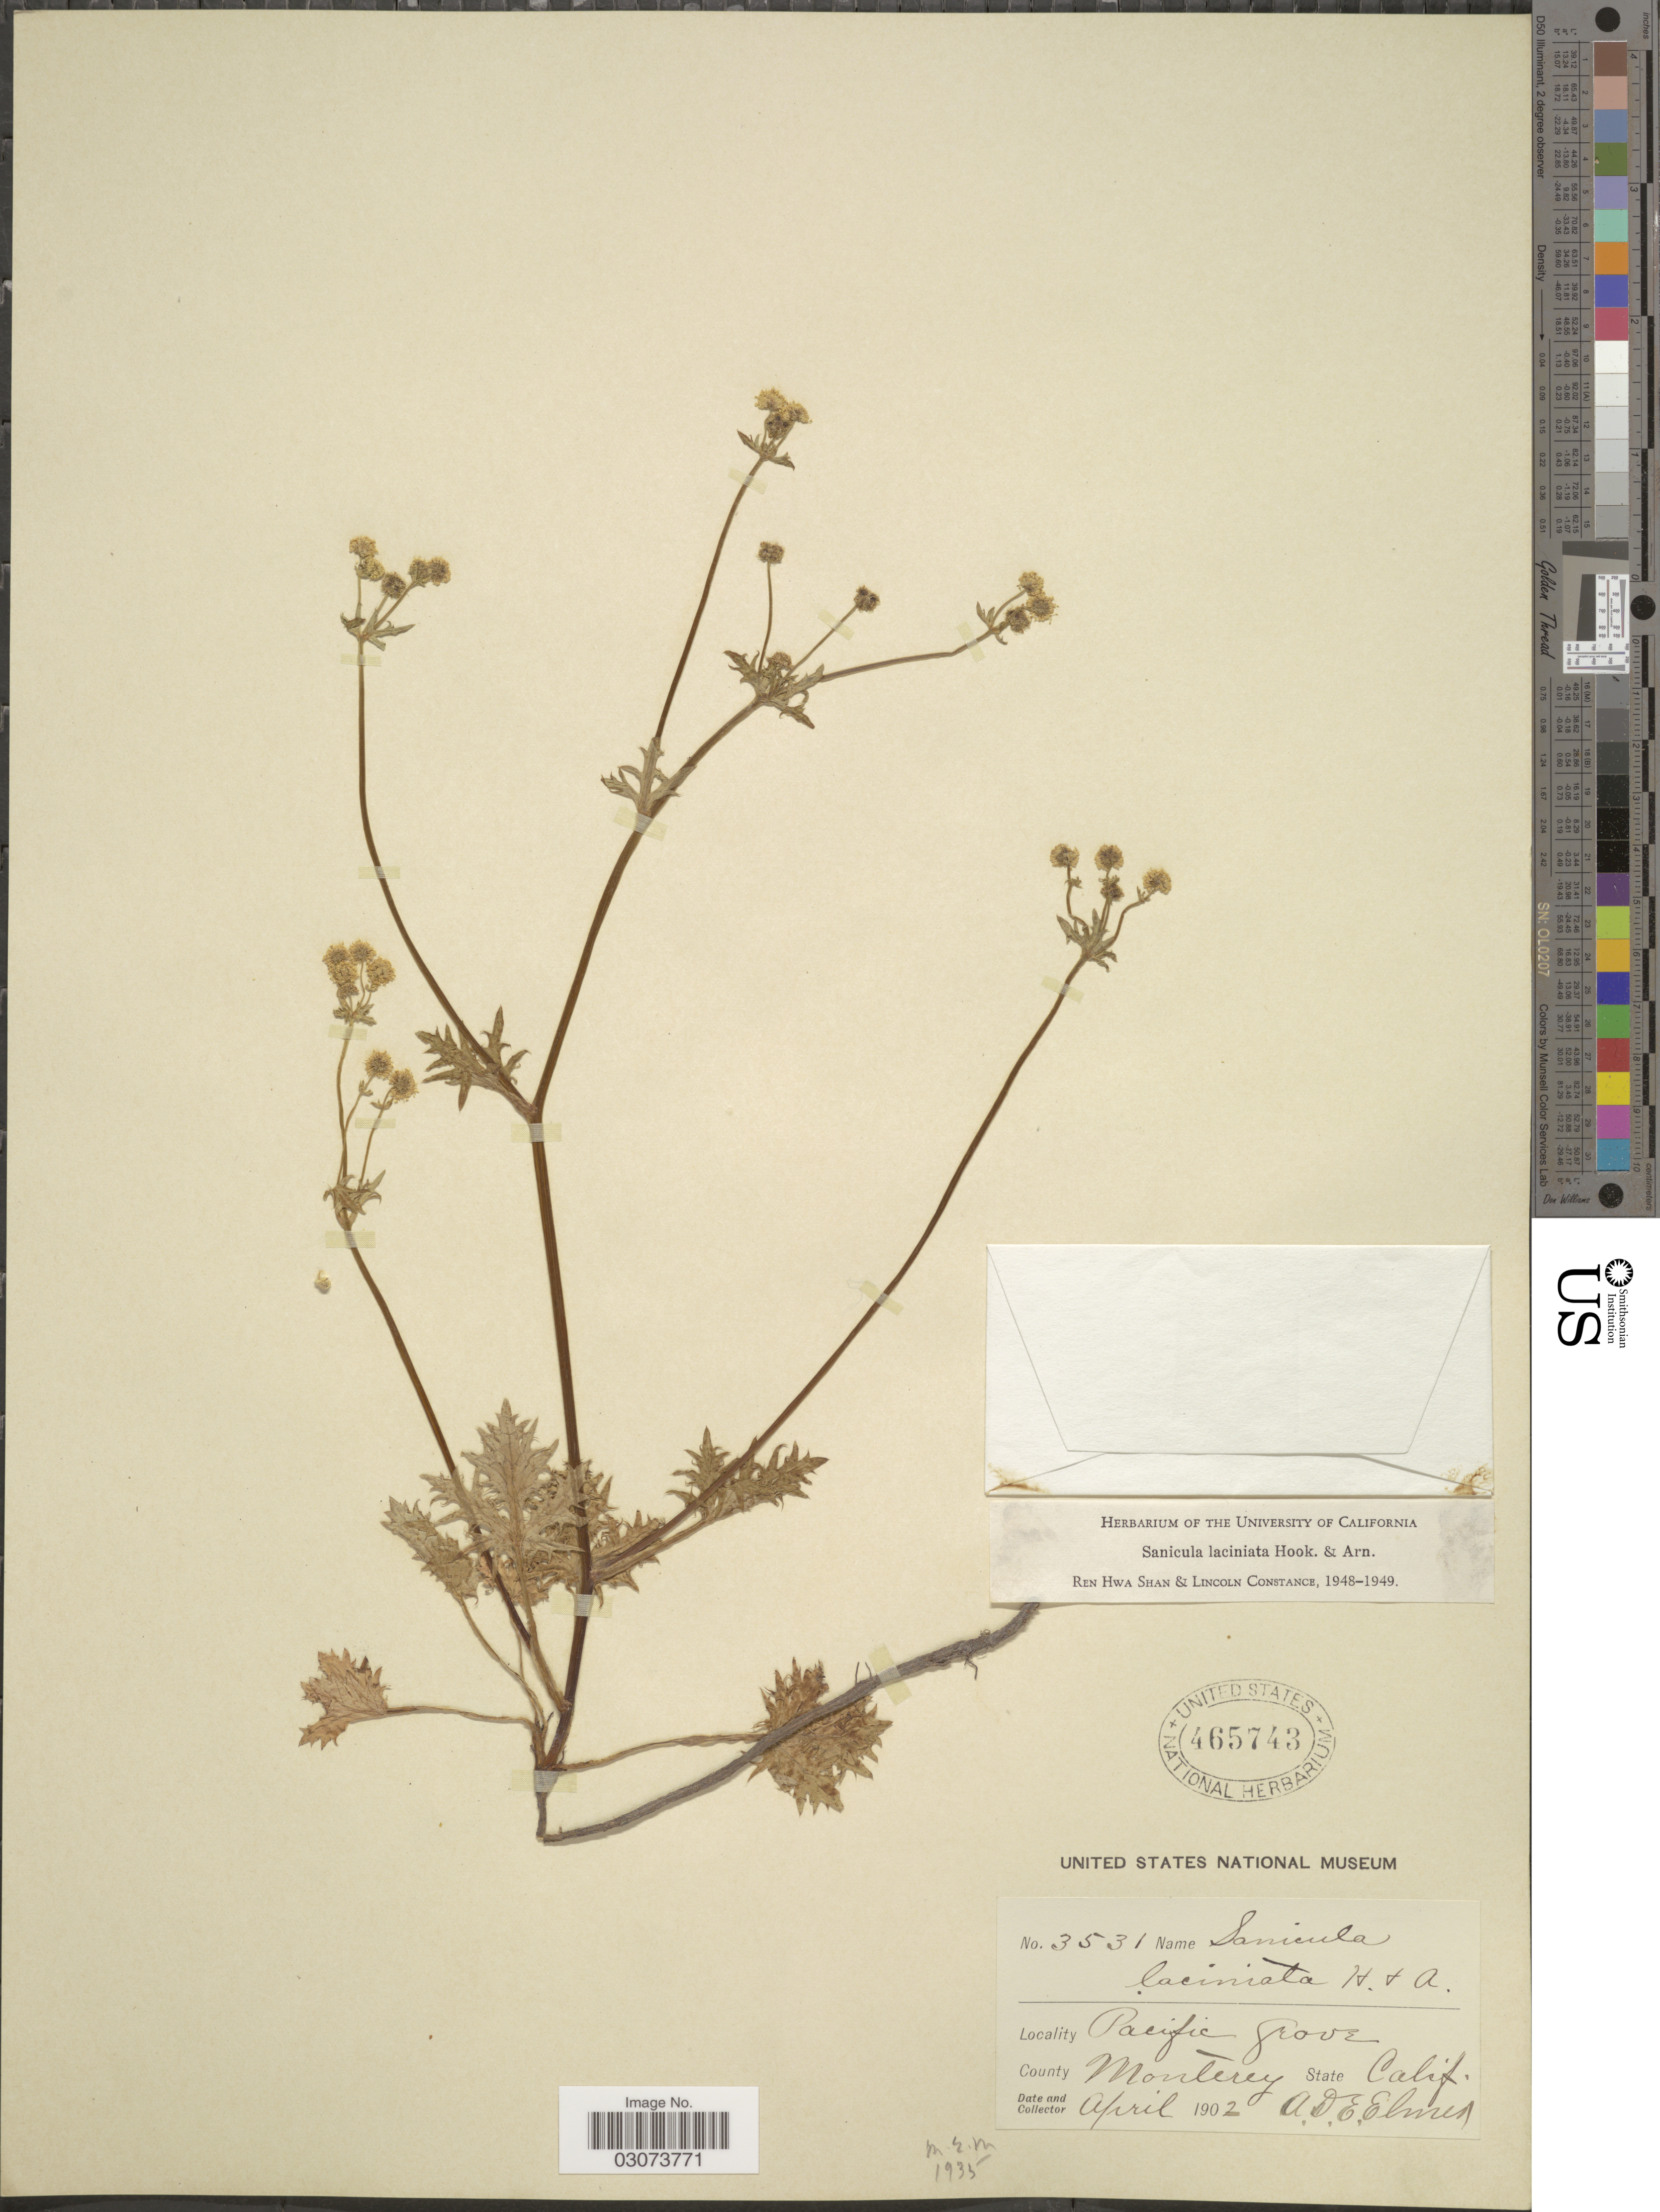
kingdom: Plantae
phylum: Tracheophyta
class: Magnoliopsida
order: Apiales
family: Apiaceae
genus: Sanicula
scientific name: Sanicula laciniata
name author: Hook. & Arn.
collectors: A. D. E. Elmer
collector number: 3531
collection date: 1902-04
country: United States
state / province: California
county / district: Monterey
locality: Pacific Grove. County Monterey.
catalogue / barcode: US 465743